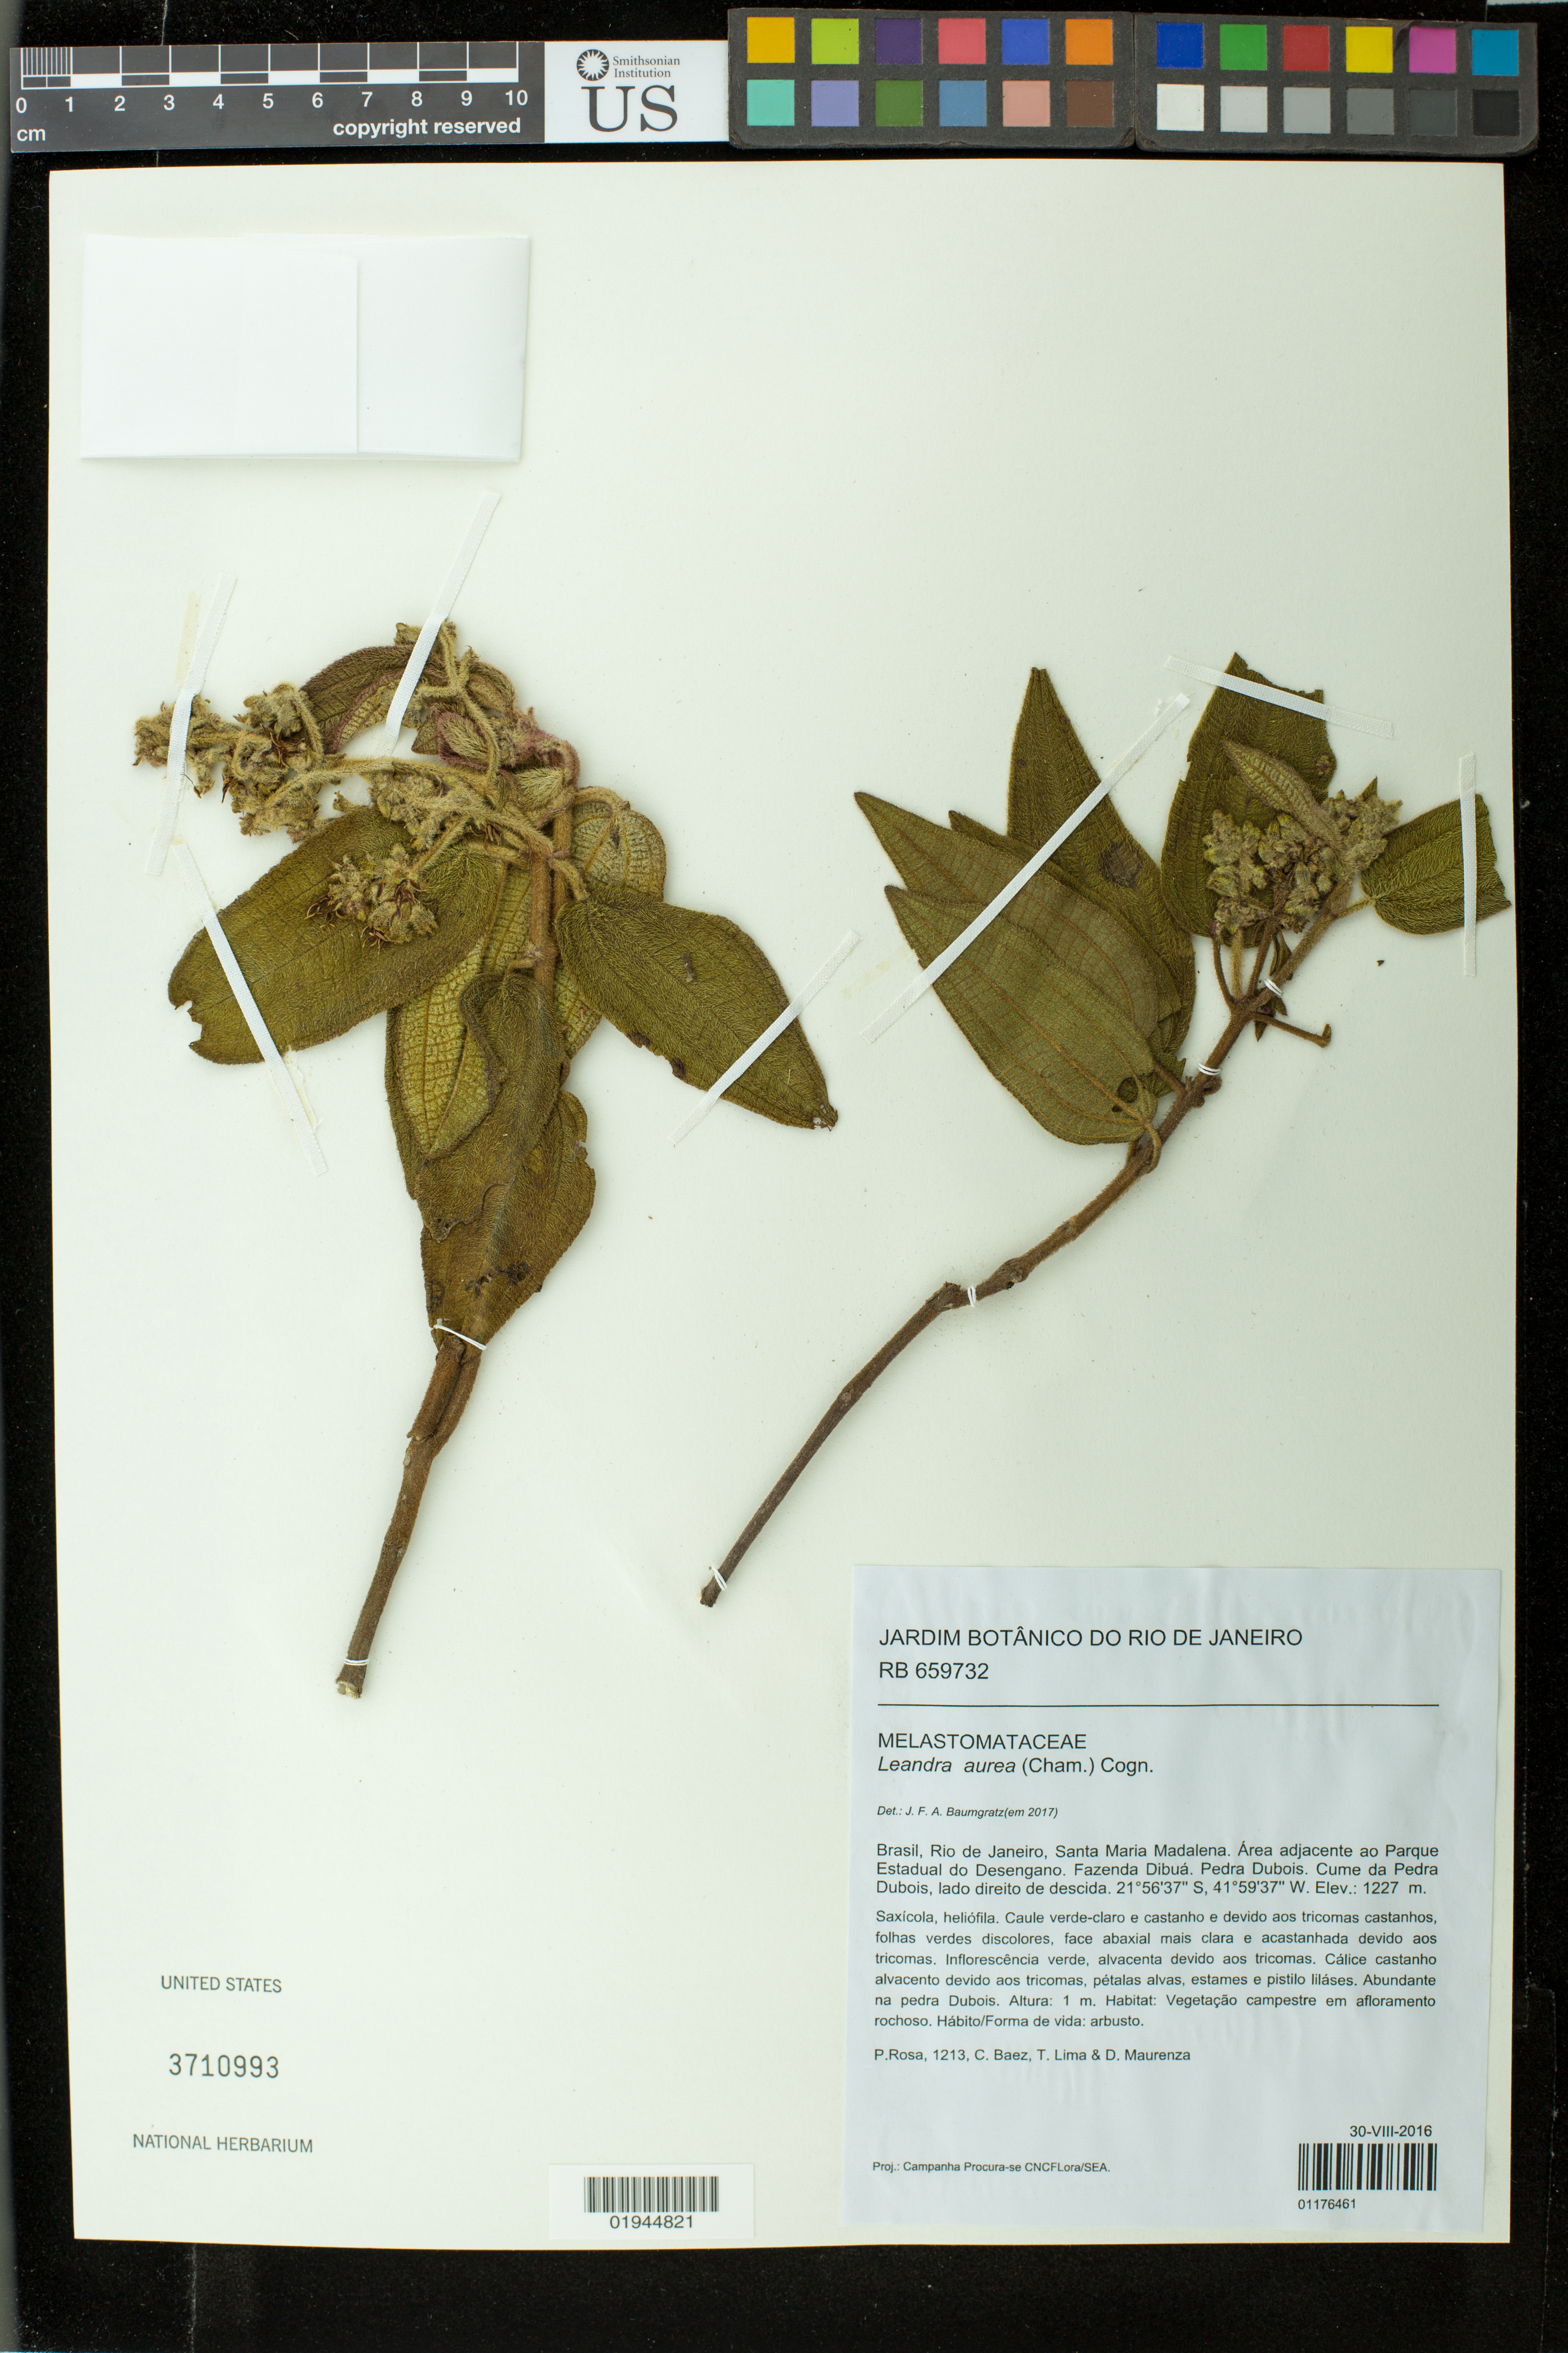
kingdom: Plantae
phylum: Tracheophyta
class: Magnoliopsida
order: Myrtales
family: Melastomataceae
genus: Leandra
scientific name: Leandra aurea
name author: (Cham.) Cogn.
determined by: Baumgratz, J. F. A.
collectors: P. Rosa, C. Baez, T. Lima & D. Maurenza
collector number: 1213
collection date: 2016-08-30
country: Brazil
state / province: Rio de Janeiro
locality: Santa Maria Madalena. Area adjacente ao Parque Estadual do Desengano. Fazenda Dibua. Pedra Dubois. Cume da Pedra Dubois, lado direito de descida.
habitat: vegetacao campestre em afloramento rochoso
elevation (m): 1227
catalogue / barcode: US 3710993